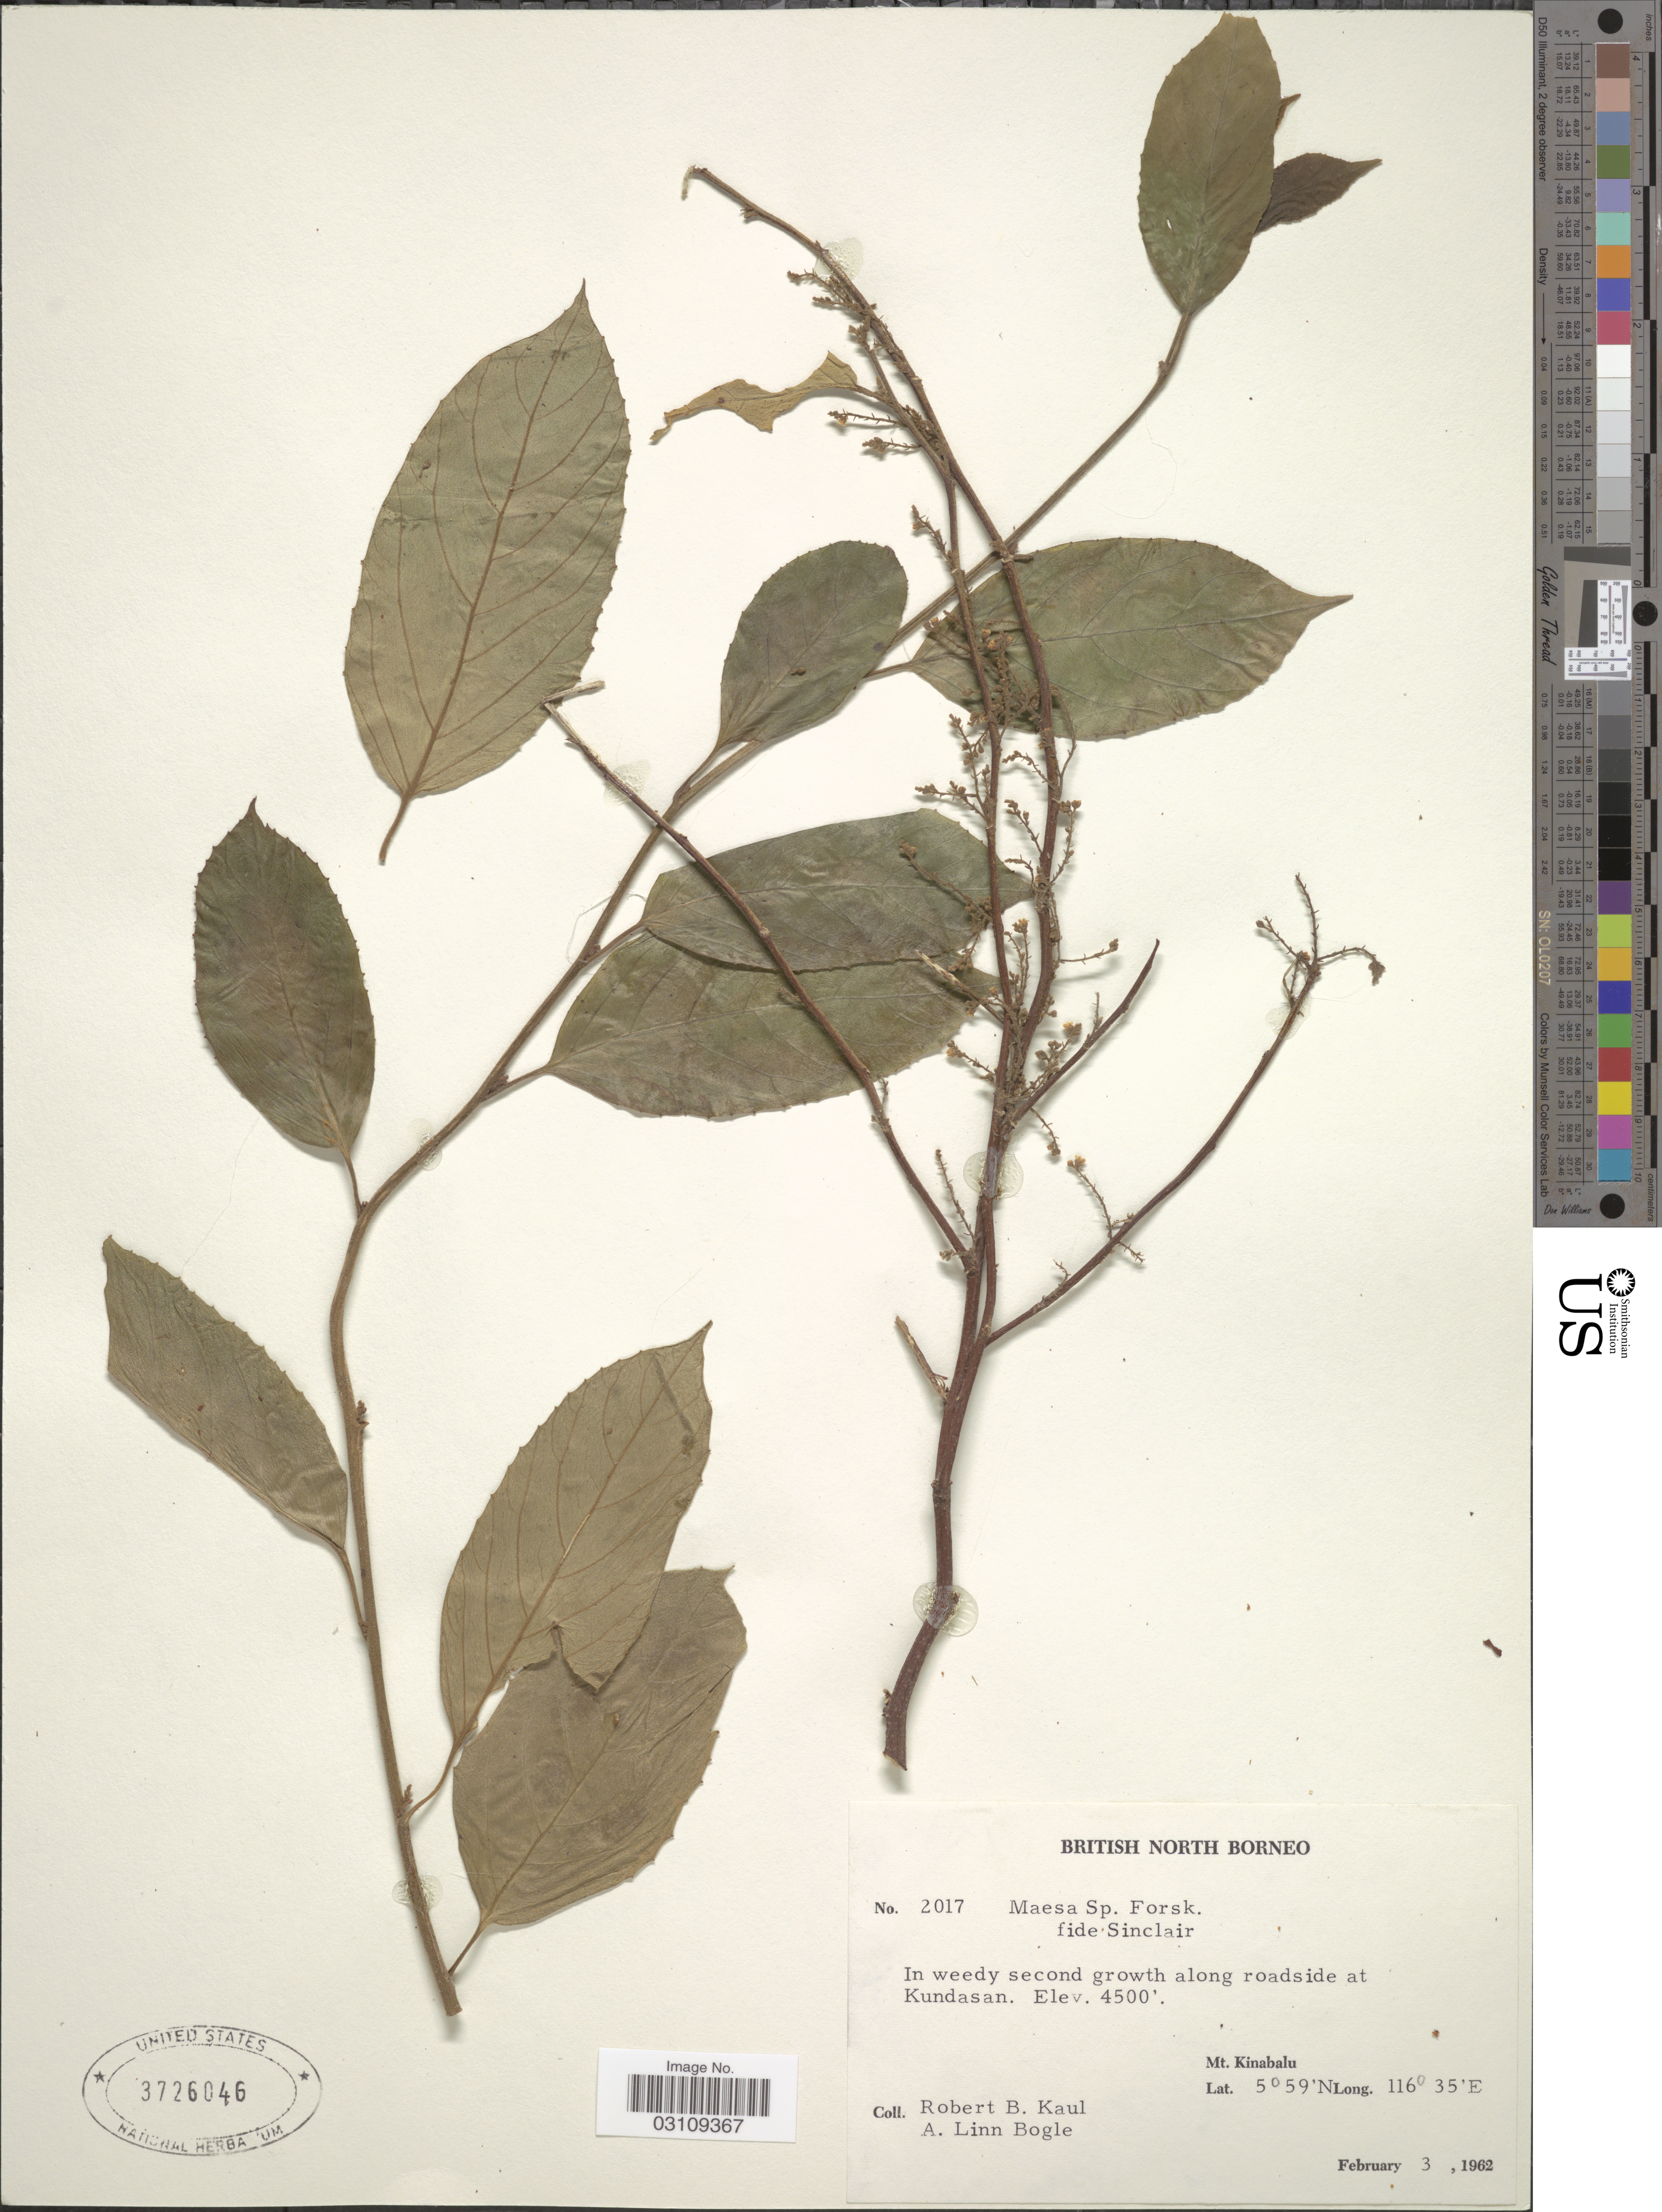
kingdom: Plantae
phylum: Tracheophyta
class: Magnoliopsida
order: Ericales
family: Primulaceae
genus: Maesa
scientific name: Maesa sp.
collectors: R. Kaul & Bogle, A.L.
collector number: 2017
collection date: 1962-02-03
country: Malaysia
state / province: Sabah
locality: British North Borneo. In weedy second growth along roadside at Kundasan. Mt. Kinabalu.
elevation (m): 1372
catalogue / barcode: US 3726046